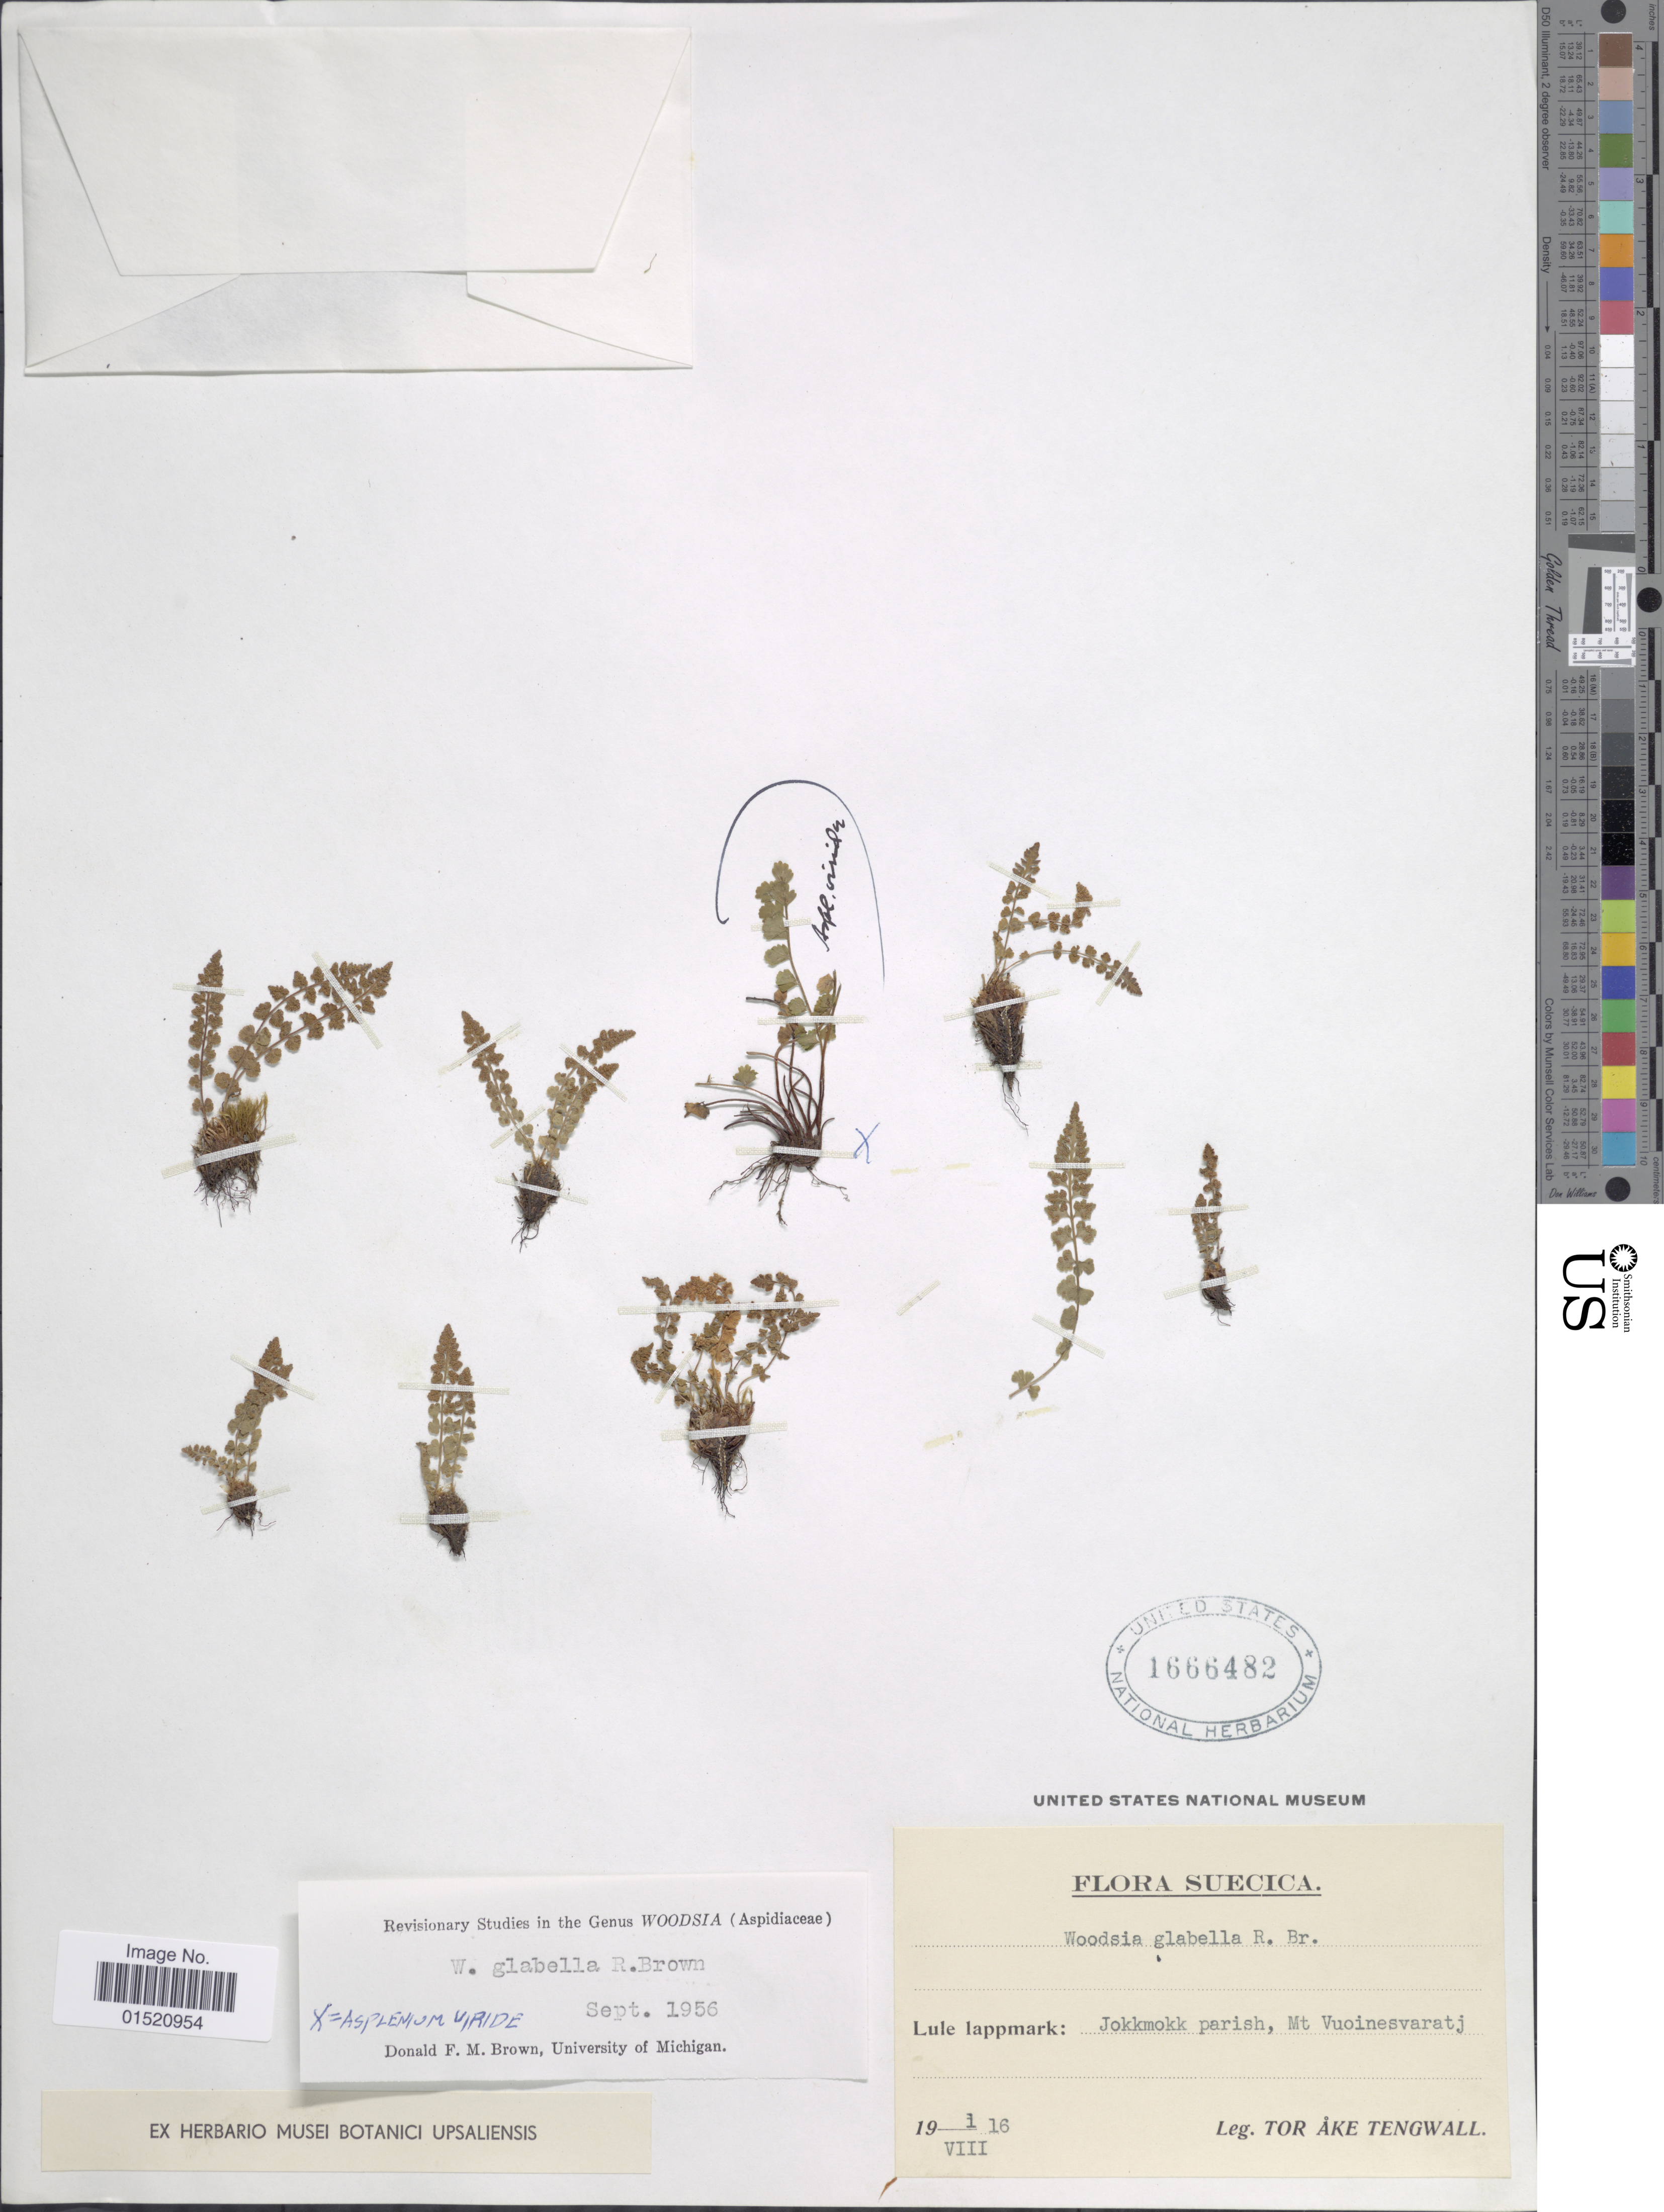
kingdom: Plantae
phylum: Tracheophyta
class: Polypodiopsida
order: Polypodiales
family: Woodsiaceae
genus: Woodsia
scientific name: Woodsia glabella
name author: R. Br.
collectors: T. Tengwall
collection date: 1916-08-01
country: Sweden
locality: Lule lappmark: Jokkmokk parish, Mt Vuoinesvaratj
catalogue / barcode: US 1666482